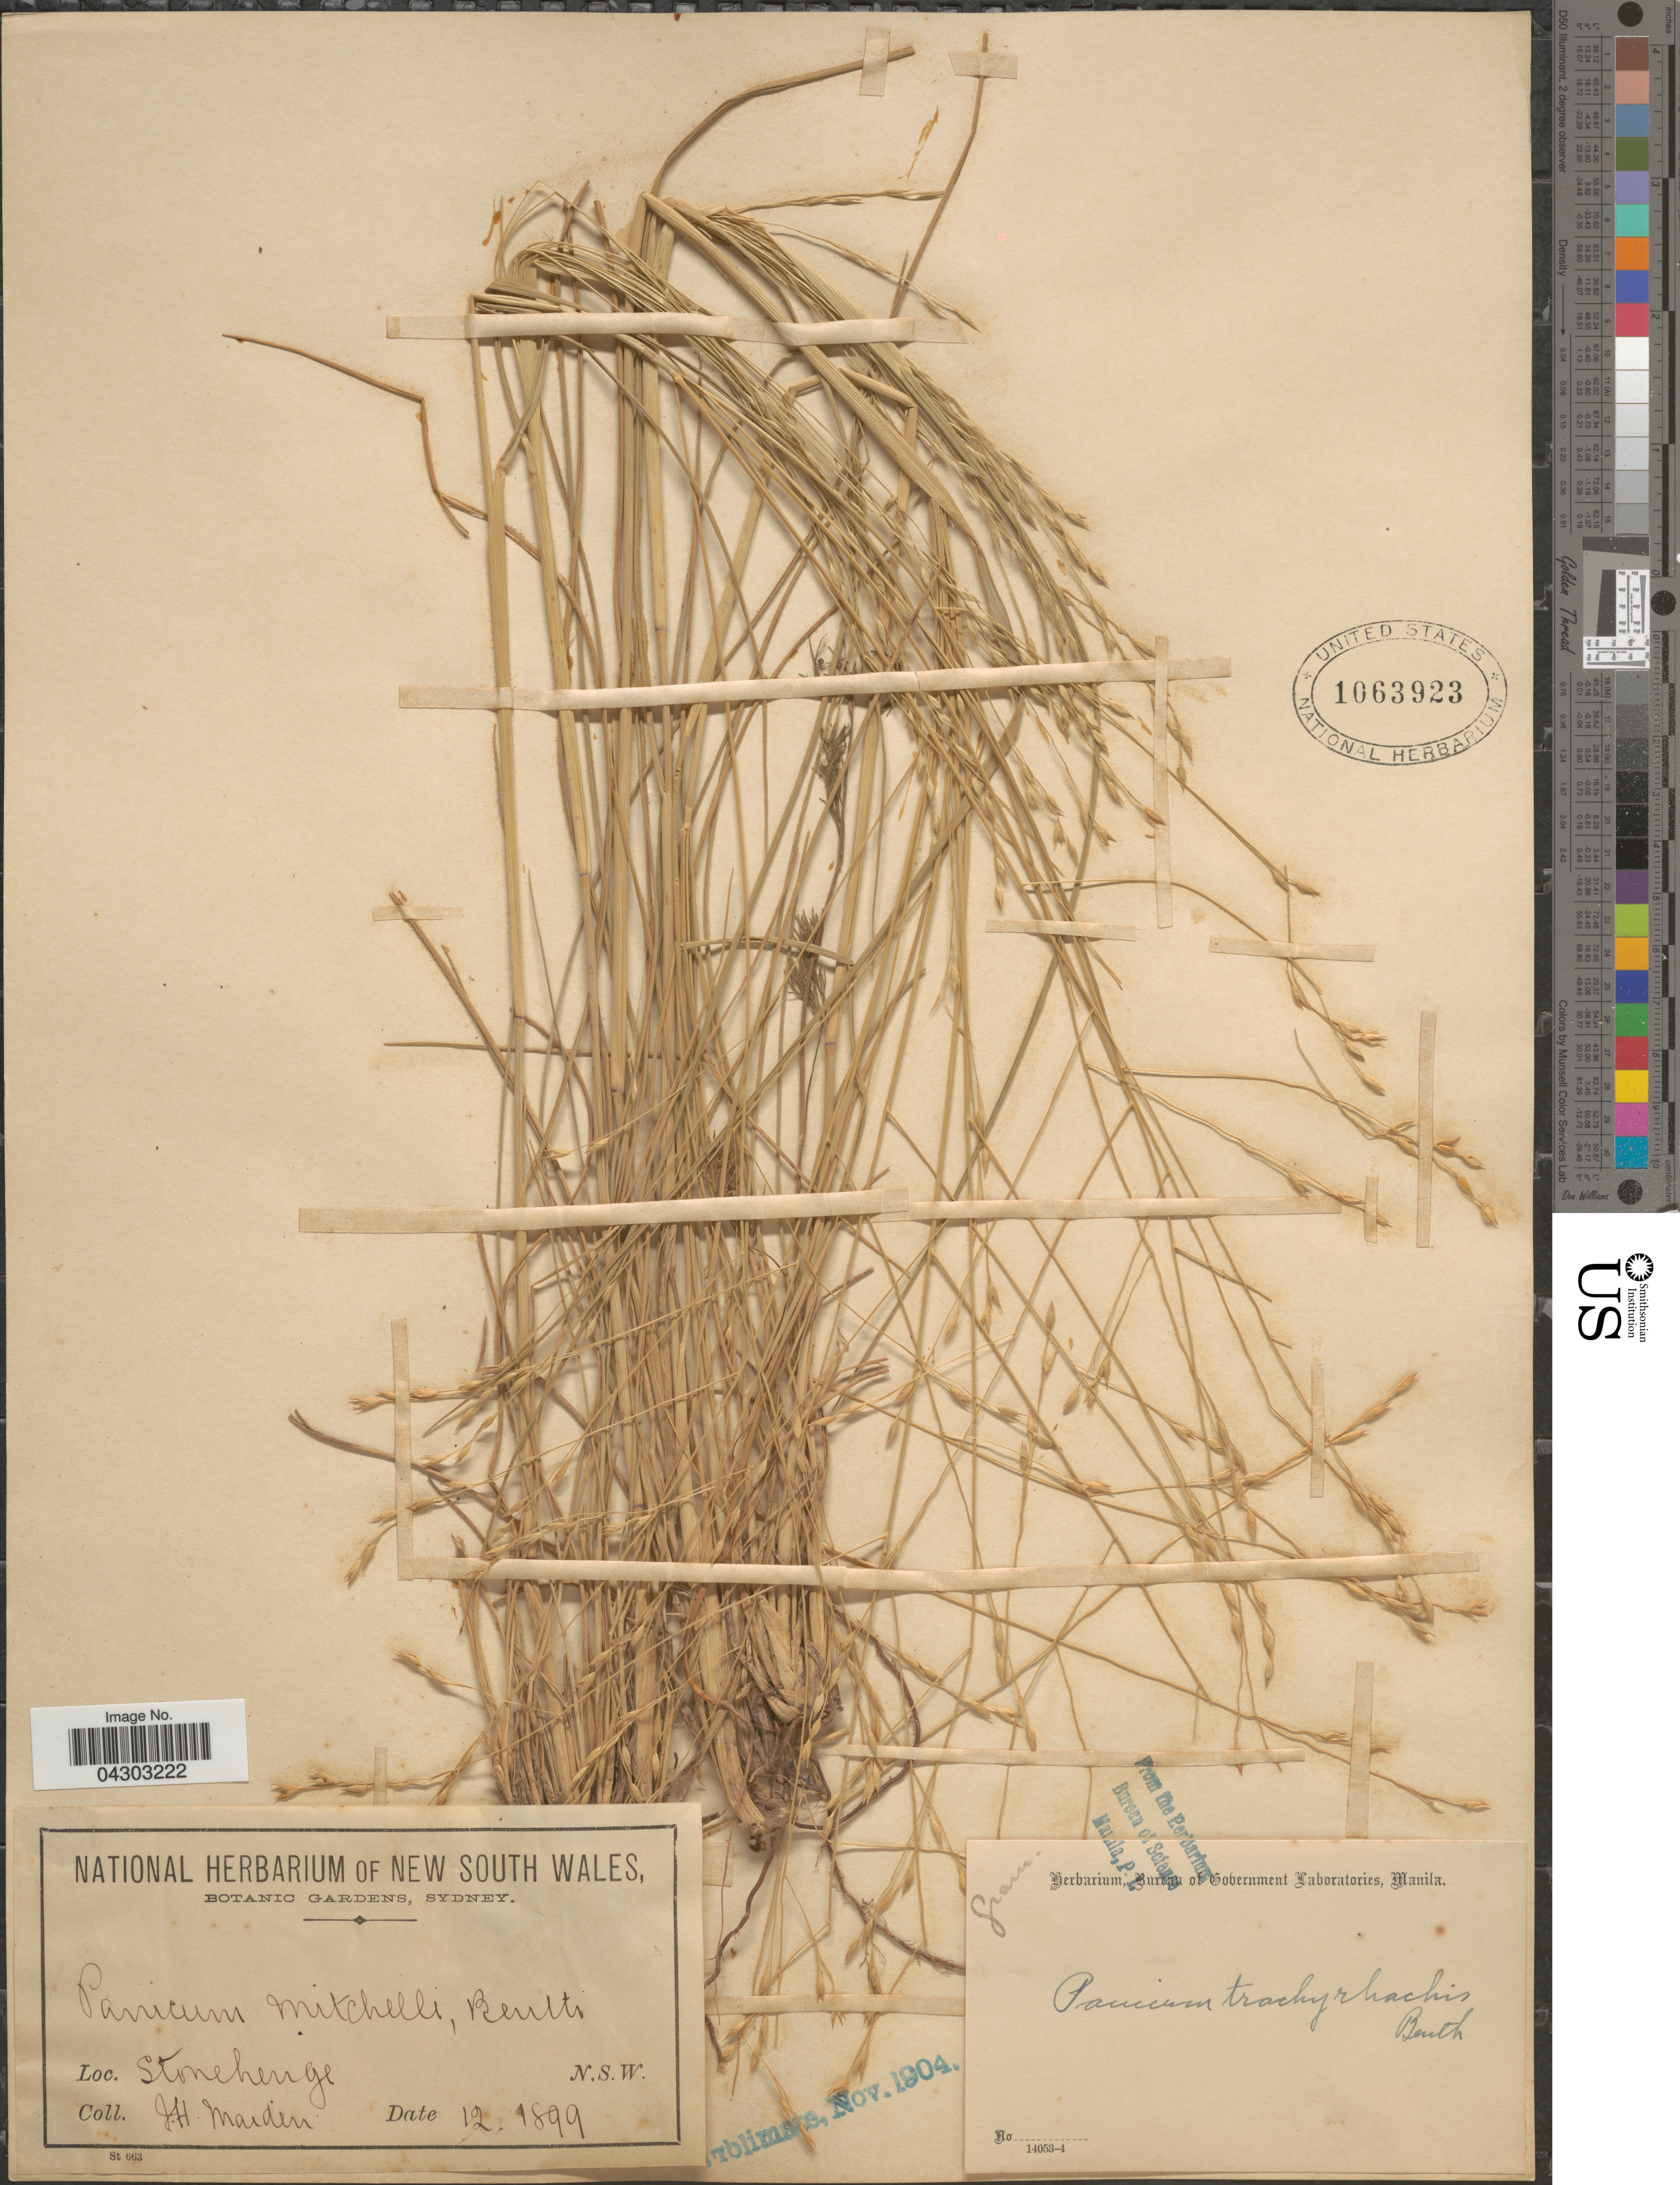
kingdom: Plantae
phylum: Tracheophyta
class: Liliopsida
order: Poales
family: Poaceae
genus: Panicum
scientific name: Panicum trachyrhachis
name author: Benth.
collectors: J. Maiden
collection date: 1899-12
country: Australia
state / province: New South Wales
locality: Stonehenge.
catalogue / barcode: US 1063923